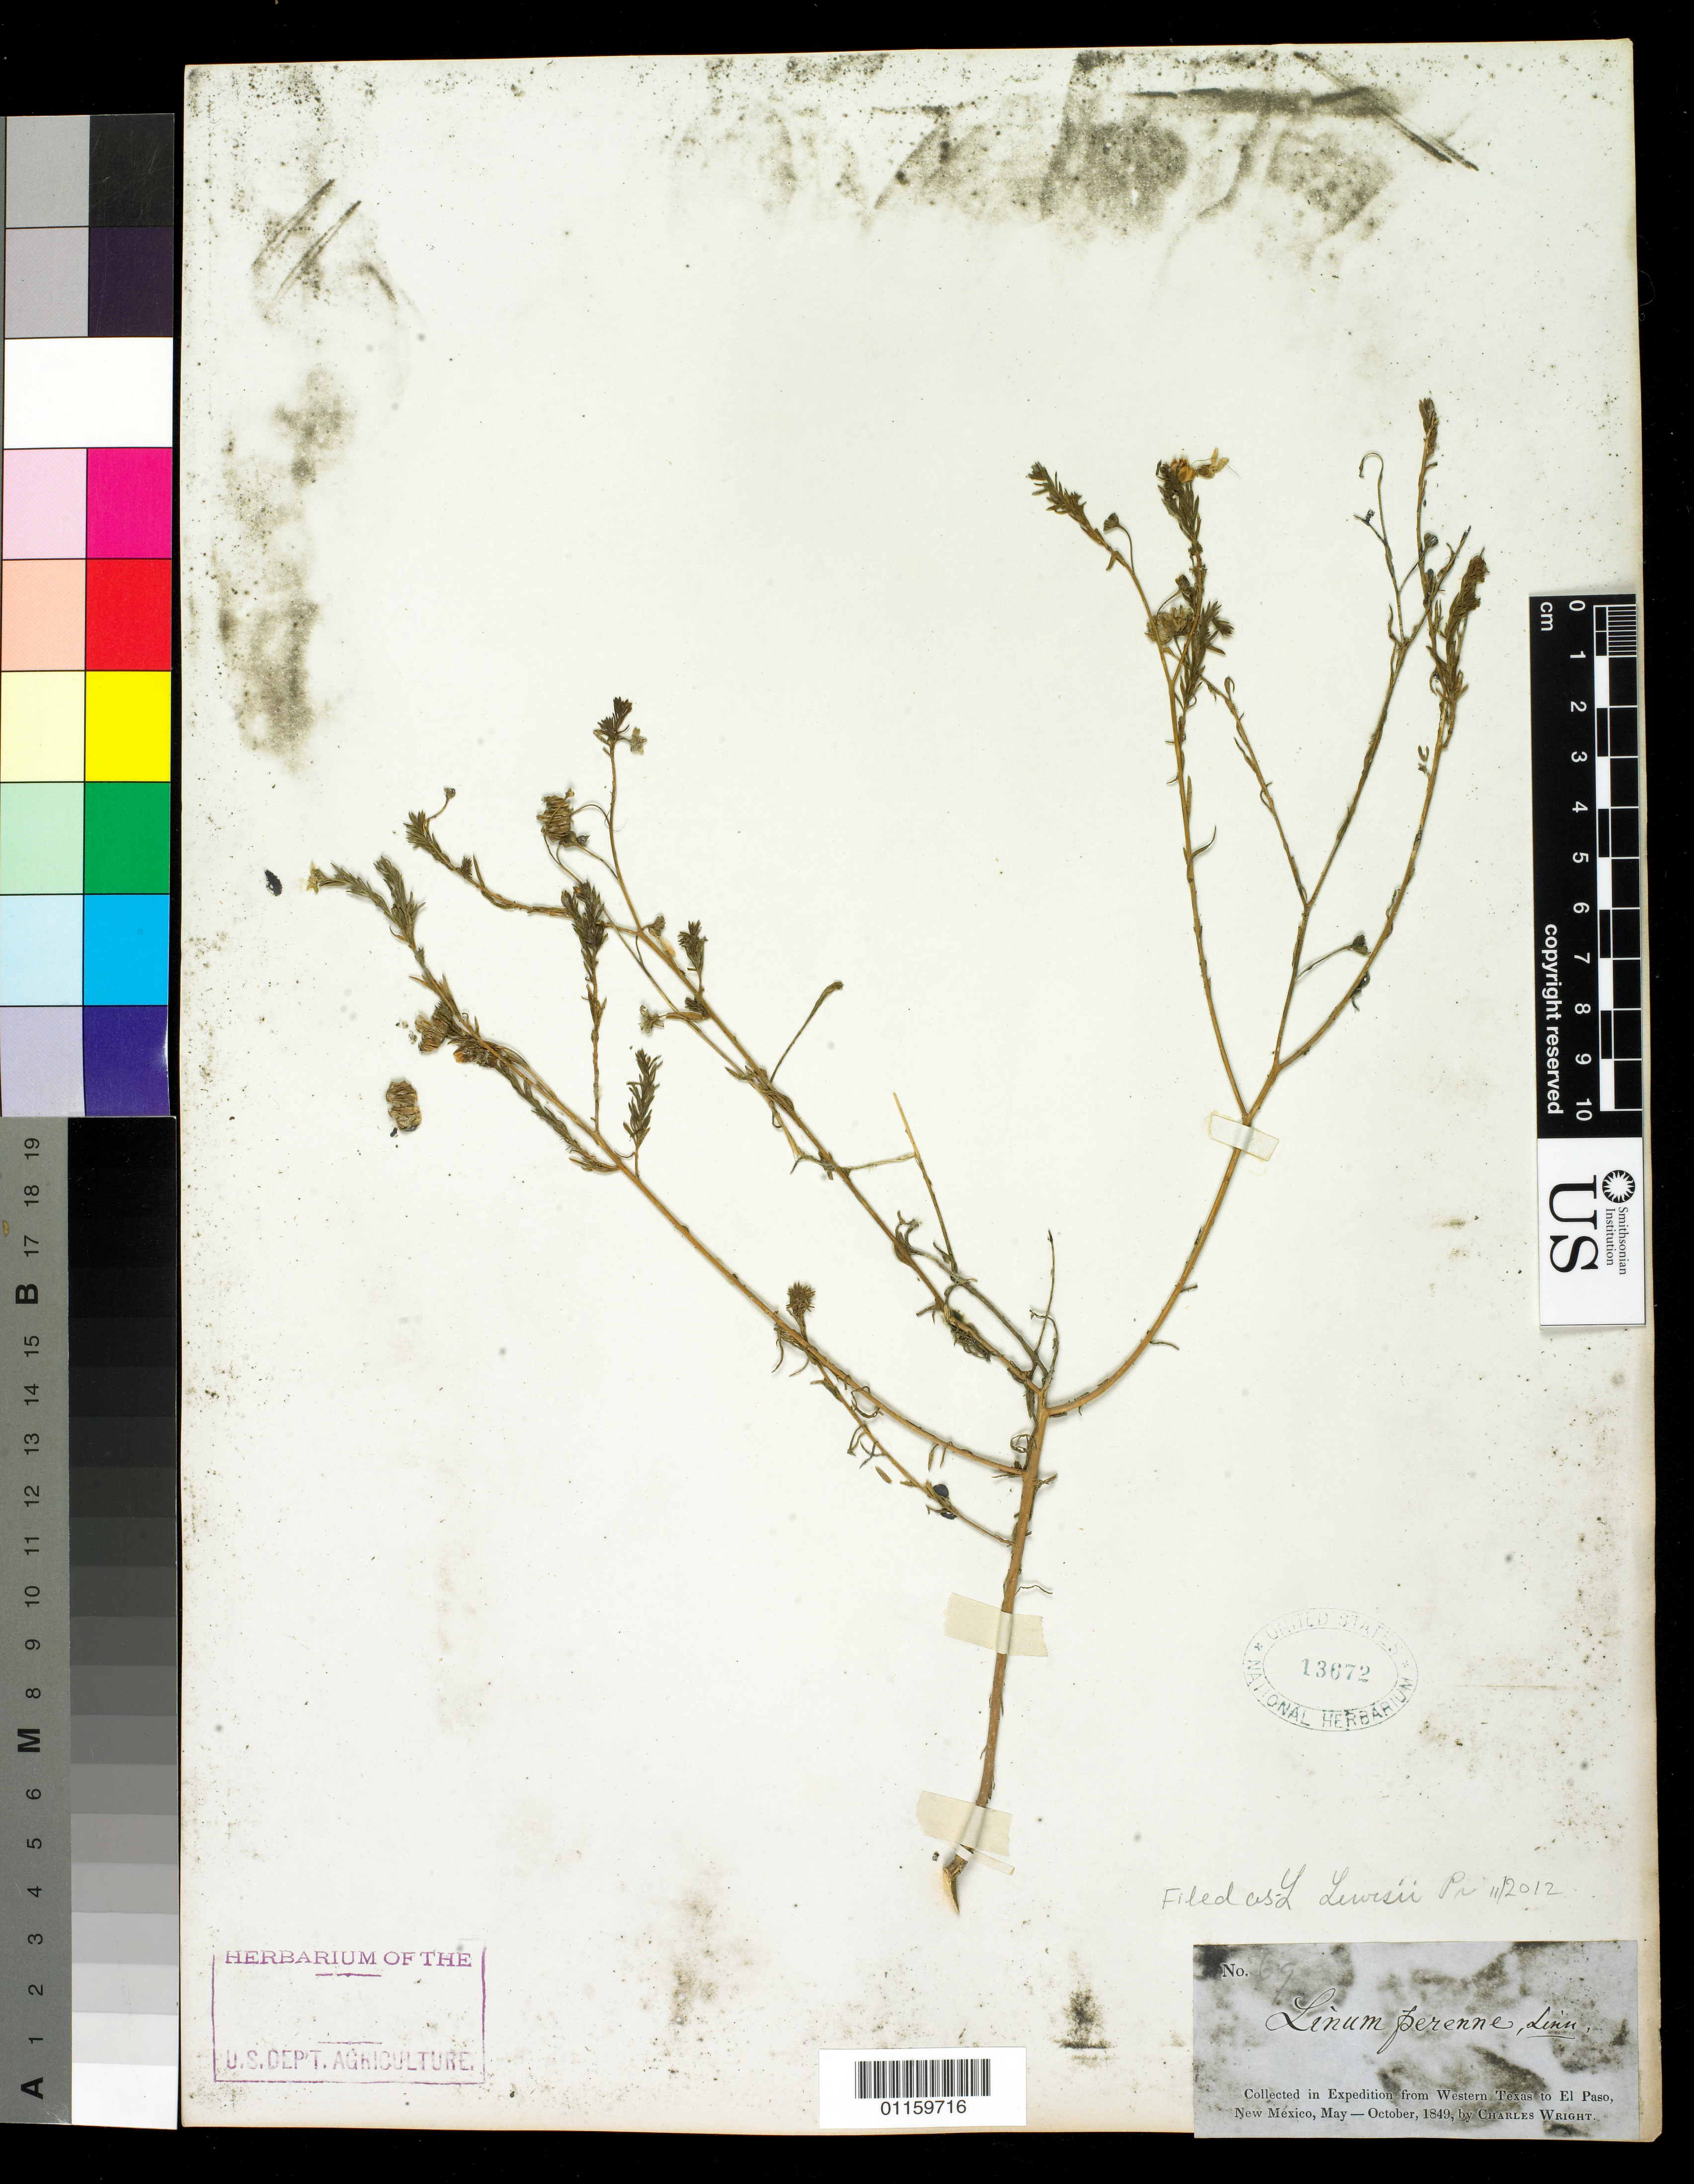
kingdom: Plantae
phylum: Tracheophyta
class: Magnoliopsida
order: Malpighiales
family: Linaceae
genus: Linum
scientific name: Linum lewisii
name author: Pursh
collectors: C. Wright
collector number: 69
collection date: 1849-05/1849-10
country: United States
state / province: New Mexico / Texas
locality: Western Texas to El Paso.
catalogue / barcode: US 13672